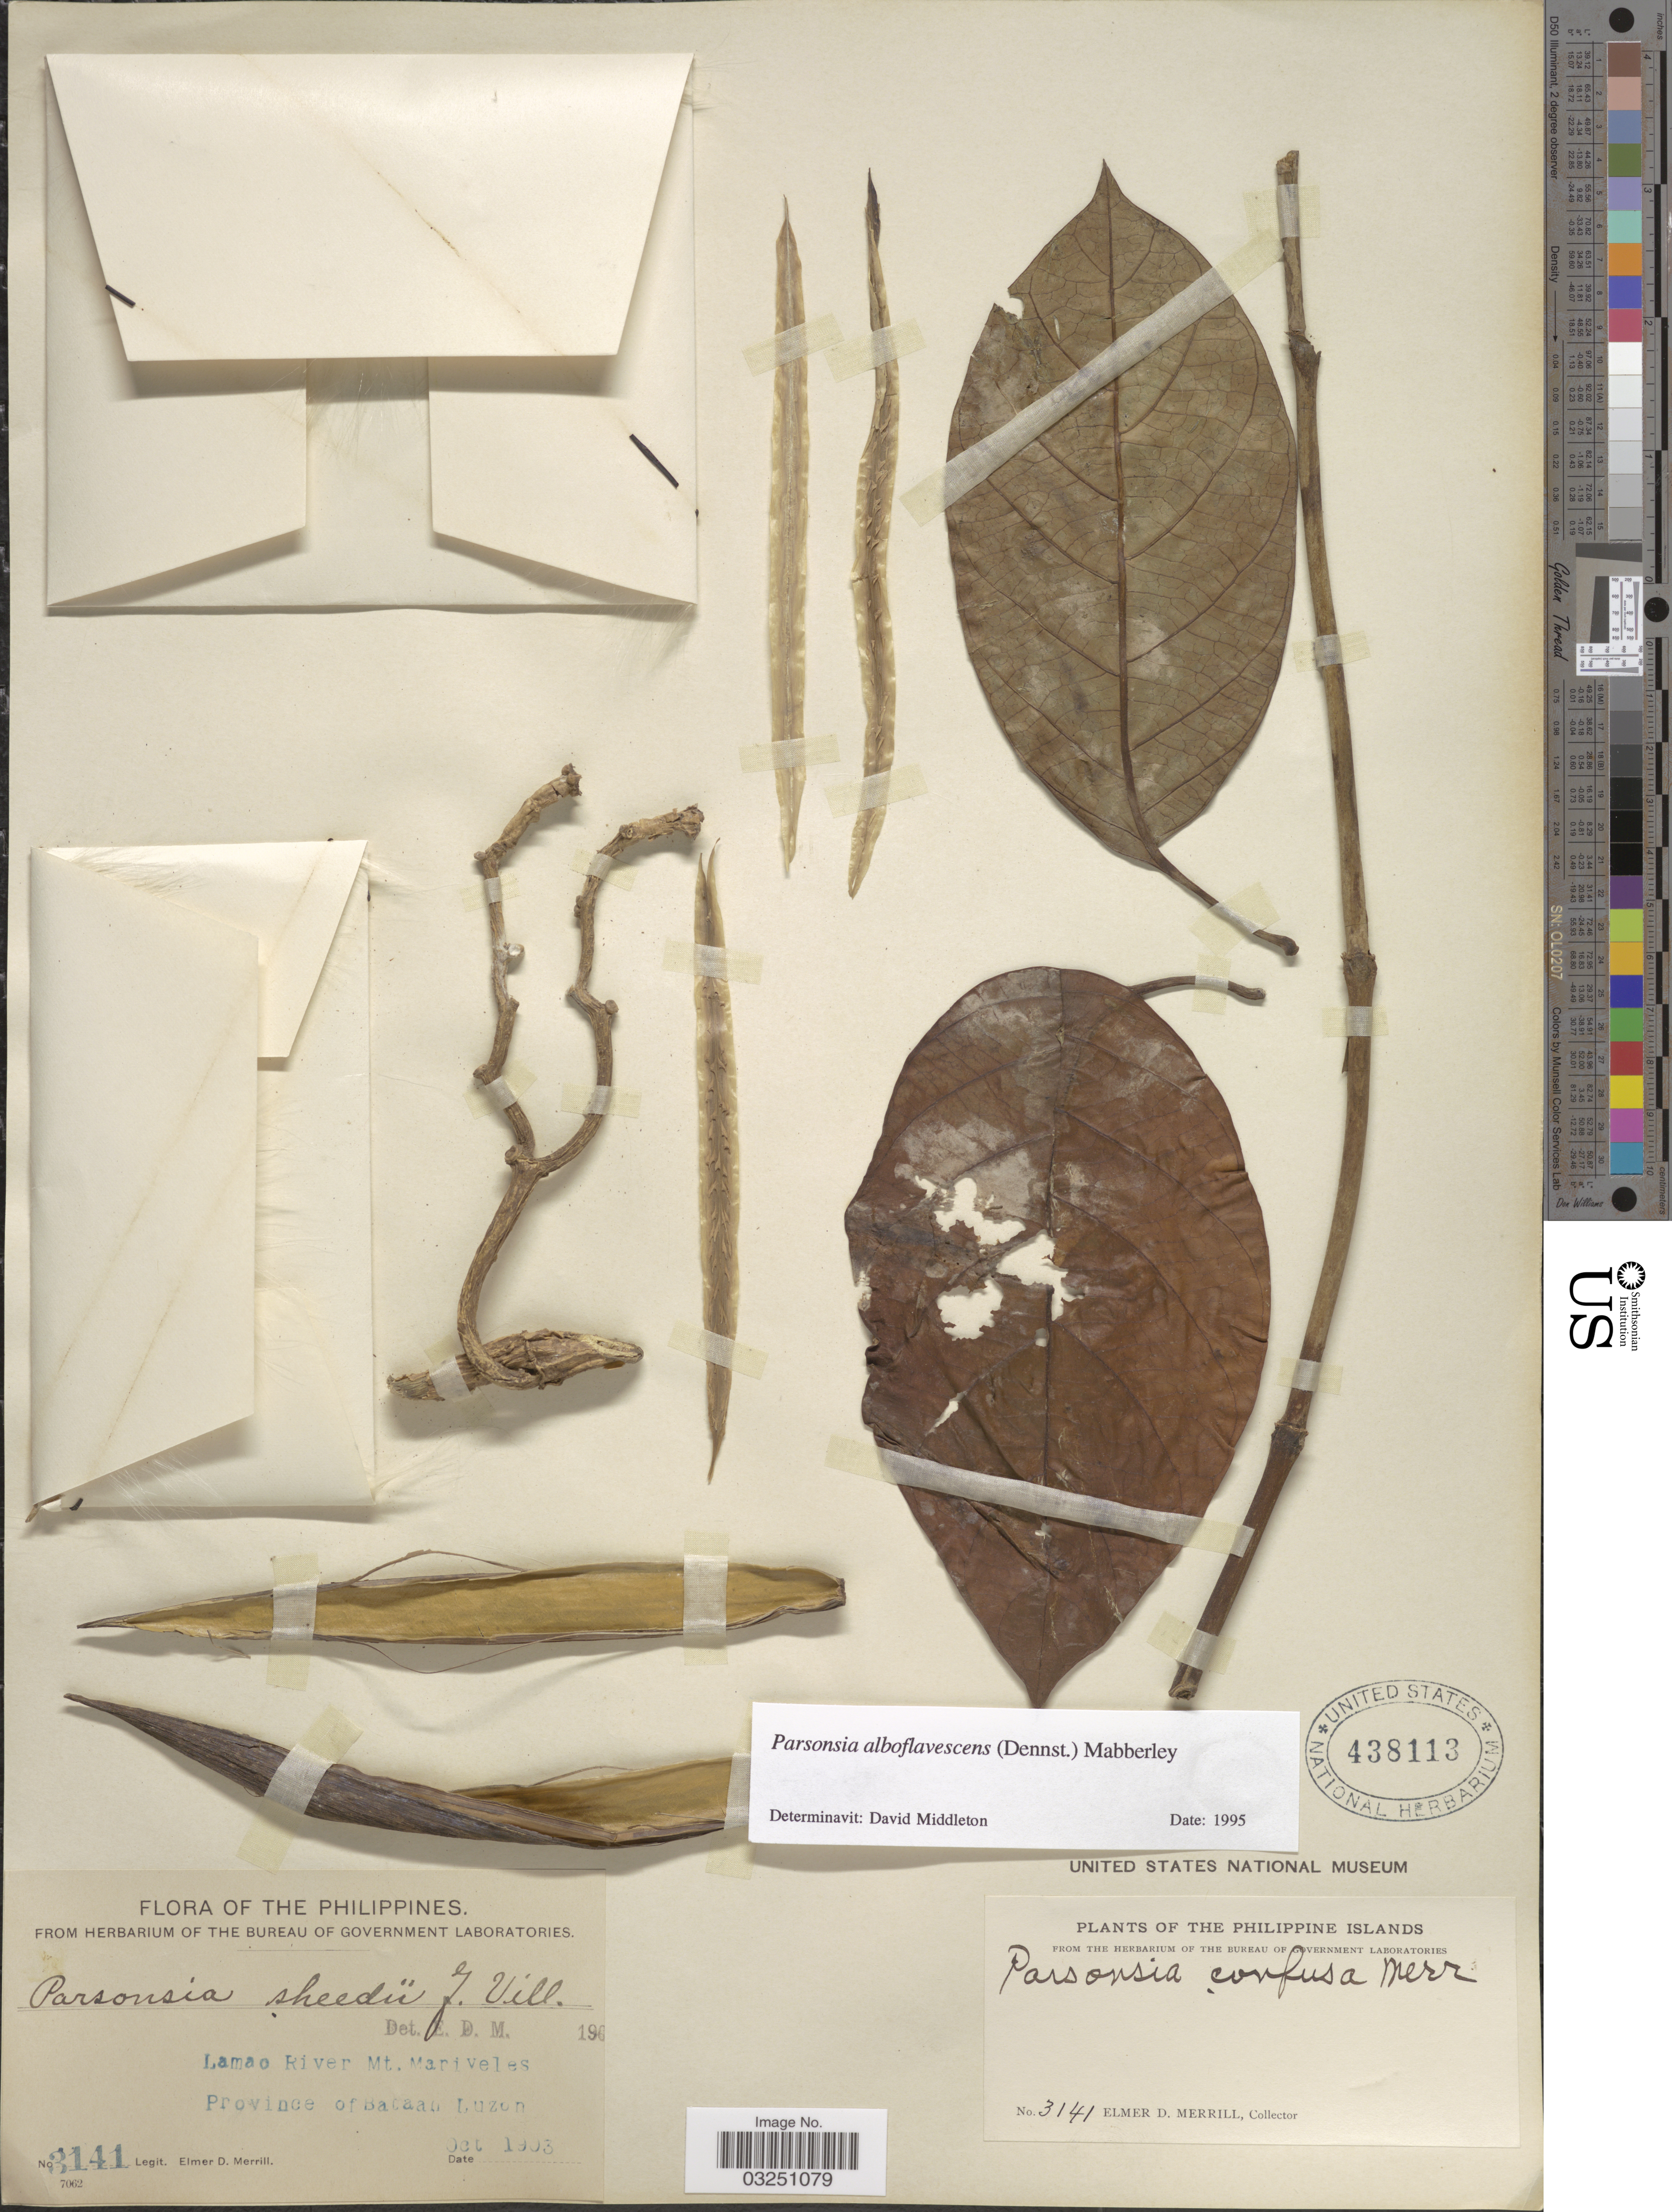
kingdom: Plantae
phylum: Tracheophyta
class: Magnoliopsida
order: Gentianales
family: Apocynaceae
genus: Parsonsia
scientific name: Parsonsia alboflavescens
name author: (Dennst.) Mabberley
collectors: E. D. Merrill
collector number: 3141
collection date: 1903-10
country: Philippines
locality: The Philippine Islands, Lamao River Mt. Mariveles, Province of Bataan, Luzon.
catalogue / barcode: US 438113